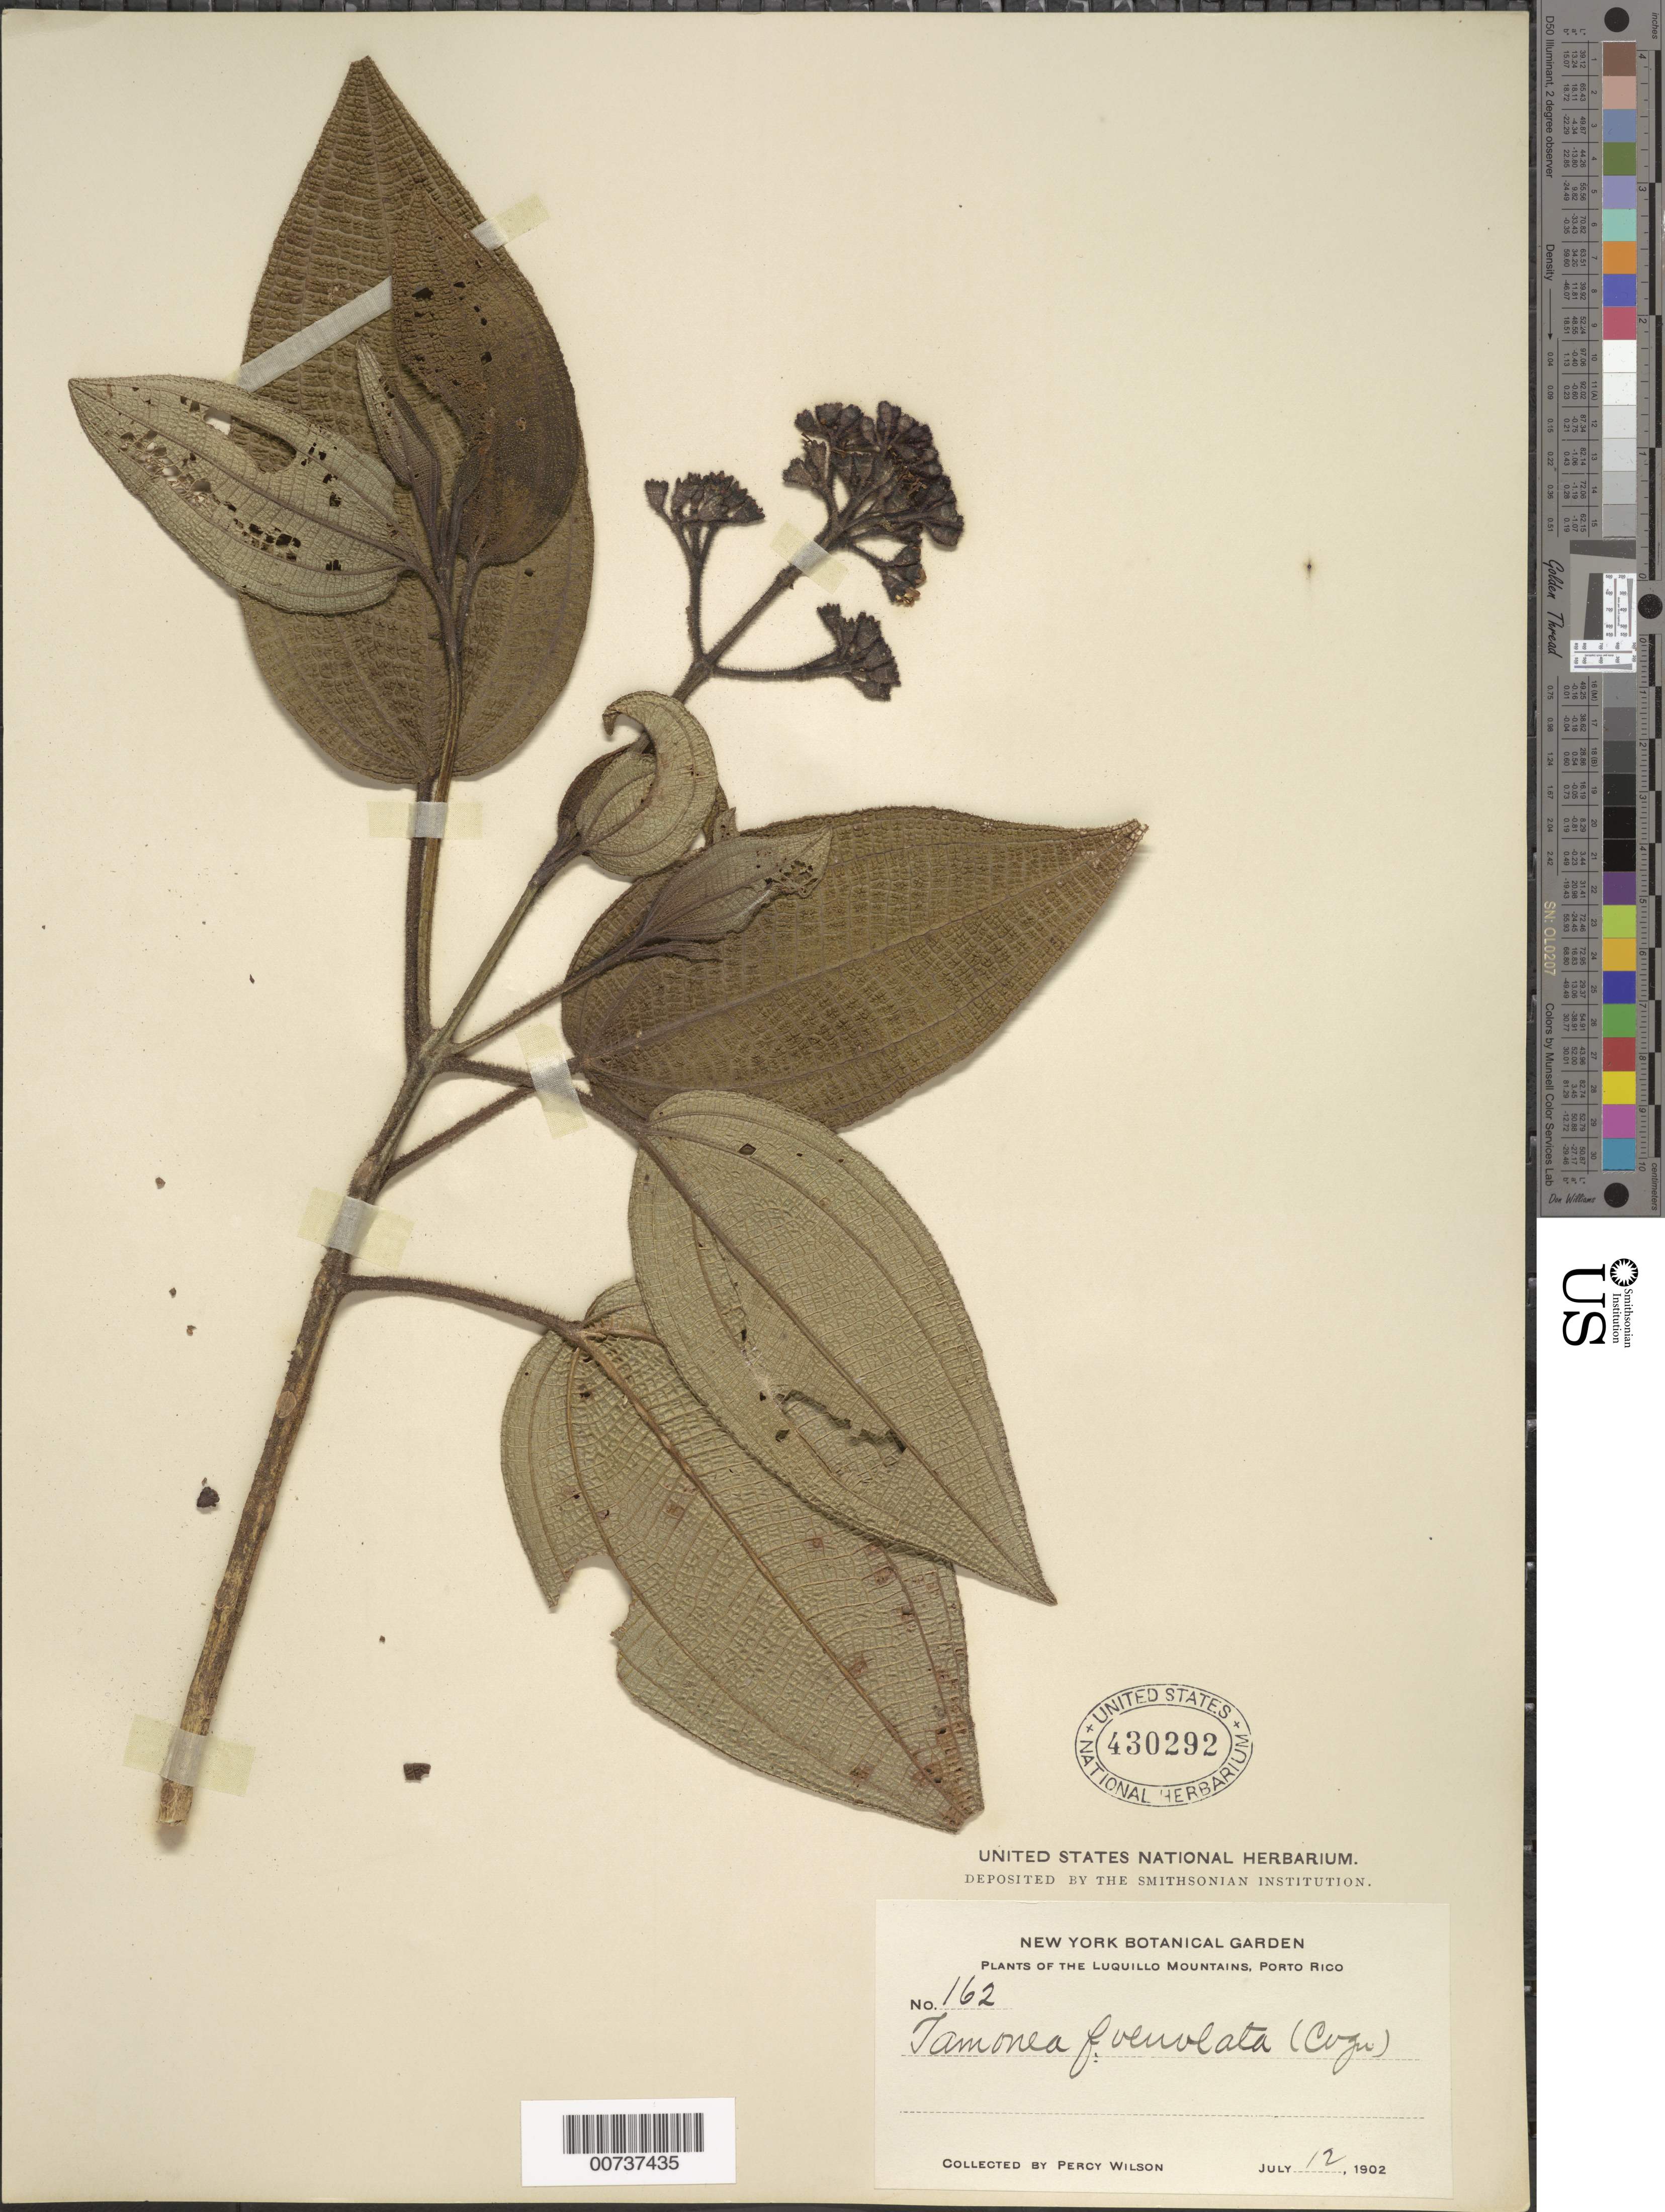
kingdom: Plantae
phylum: Tracheophyta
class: Magnoliopsida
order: Myrtales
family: Melastomataceae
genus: Miconia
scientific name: Miconia foveolata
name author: Cogn.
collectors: P. Wilson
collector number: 162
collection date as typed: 12 Jul 1902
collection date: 1902-07-12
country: Puerto Rico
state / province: Luquillo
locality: Luquillo Mountains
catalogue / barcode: US 430292